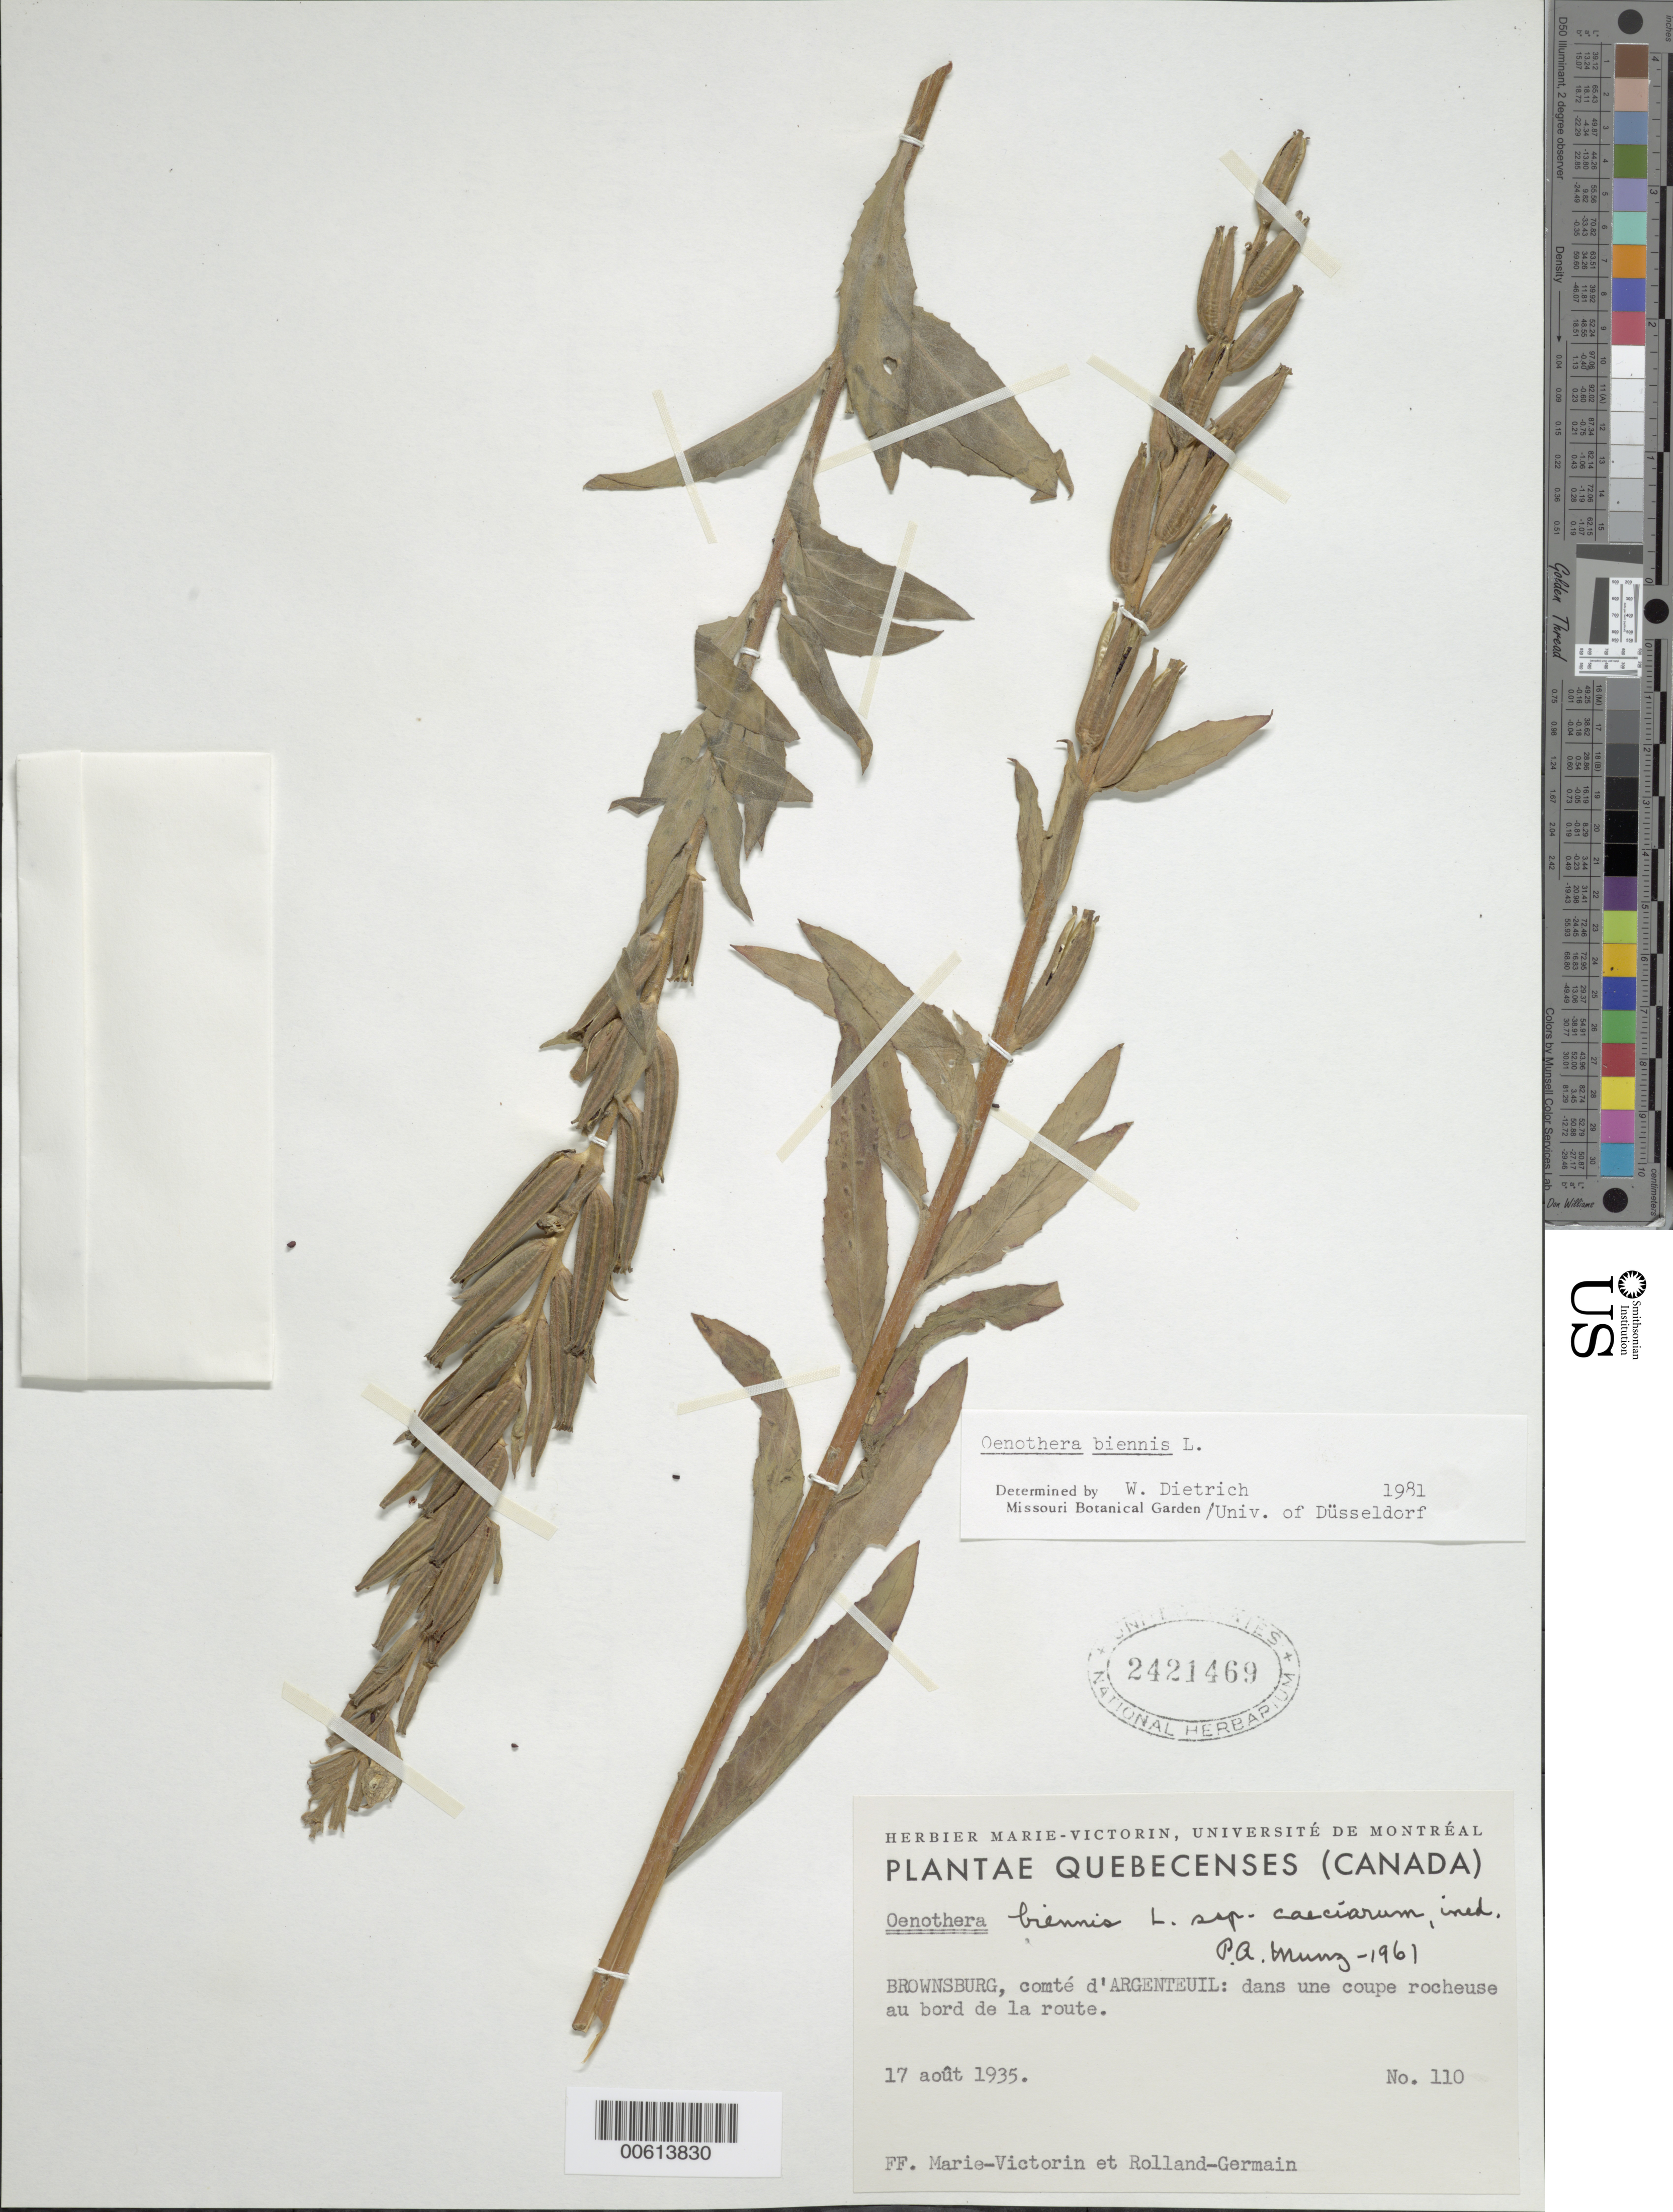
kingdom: Plantae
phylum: Tracheophyta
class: Magnoliopsida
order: Myrtales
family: Onagraceae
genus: Oenothera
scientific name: Oenothera biennis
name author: L.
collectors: Fr. Marie-Victorin & Rolland-Germain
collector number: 110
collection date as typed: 17 Aug 1935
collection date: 1935-08-17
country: Canada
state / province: Quebec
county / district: Argenteuil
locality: Brownsburg, comte d'Argenteuil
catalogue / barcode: US 2421469